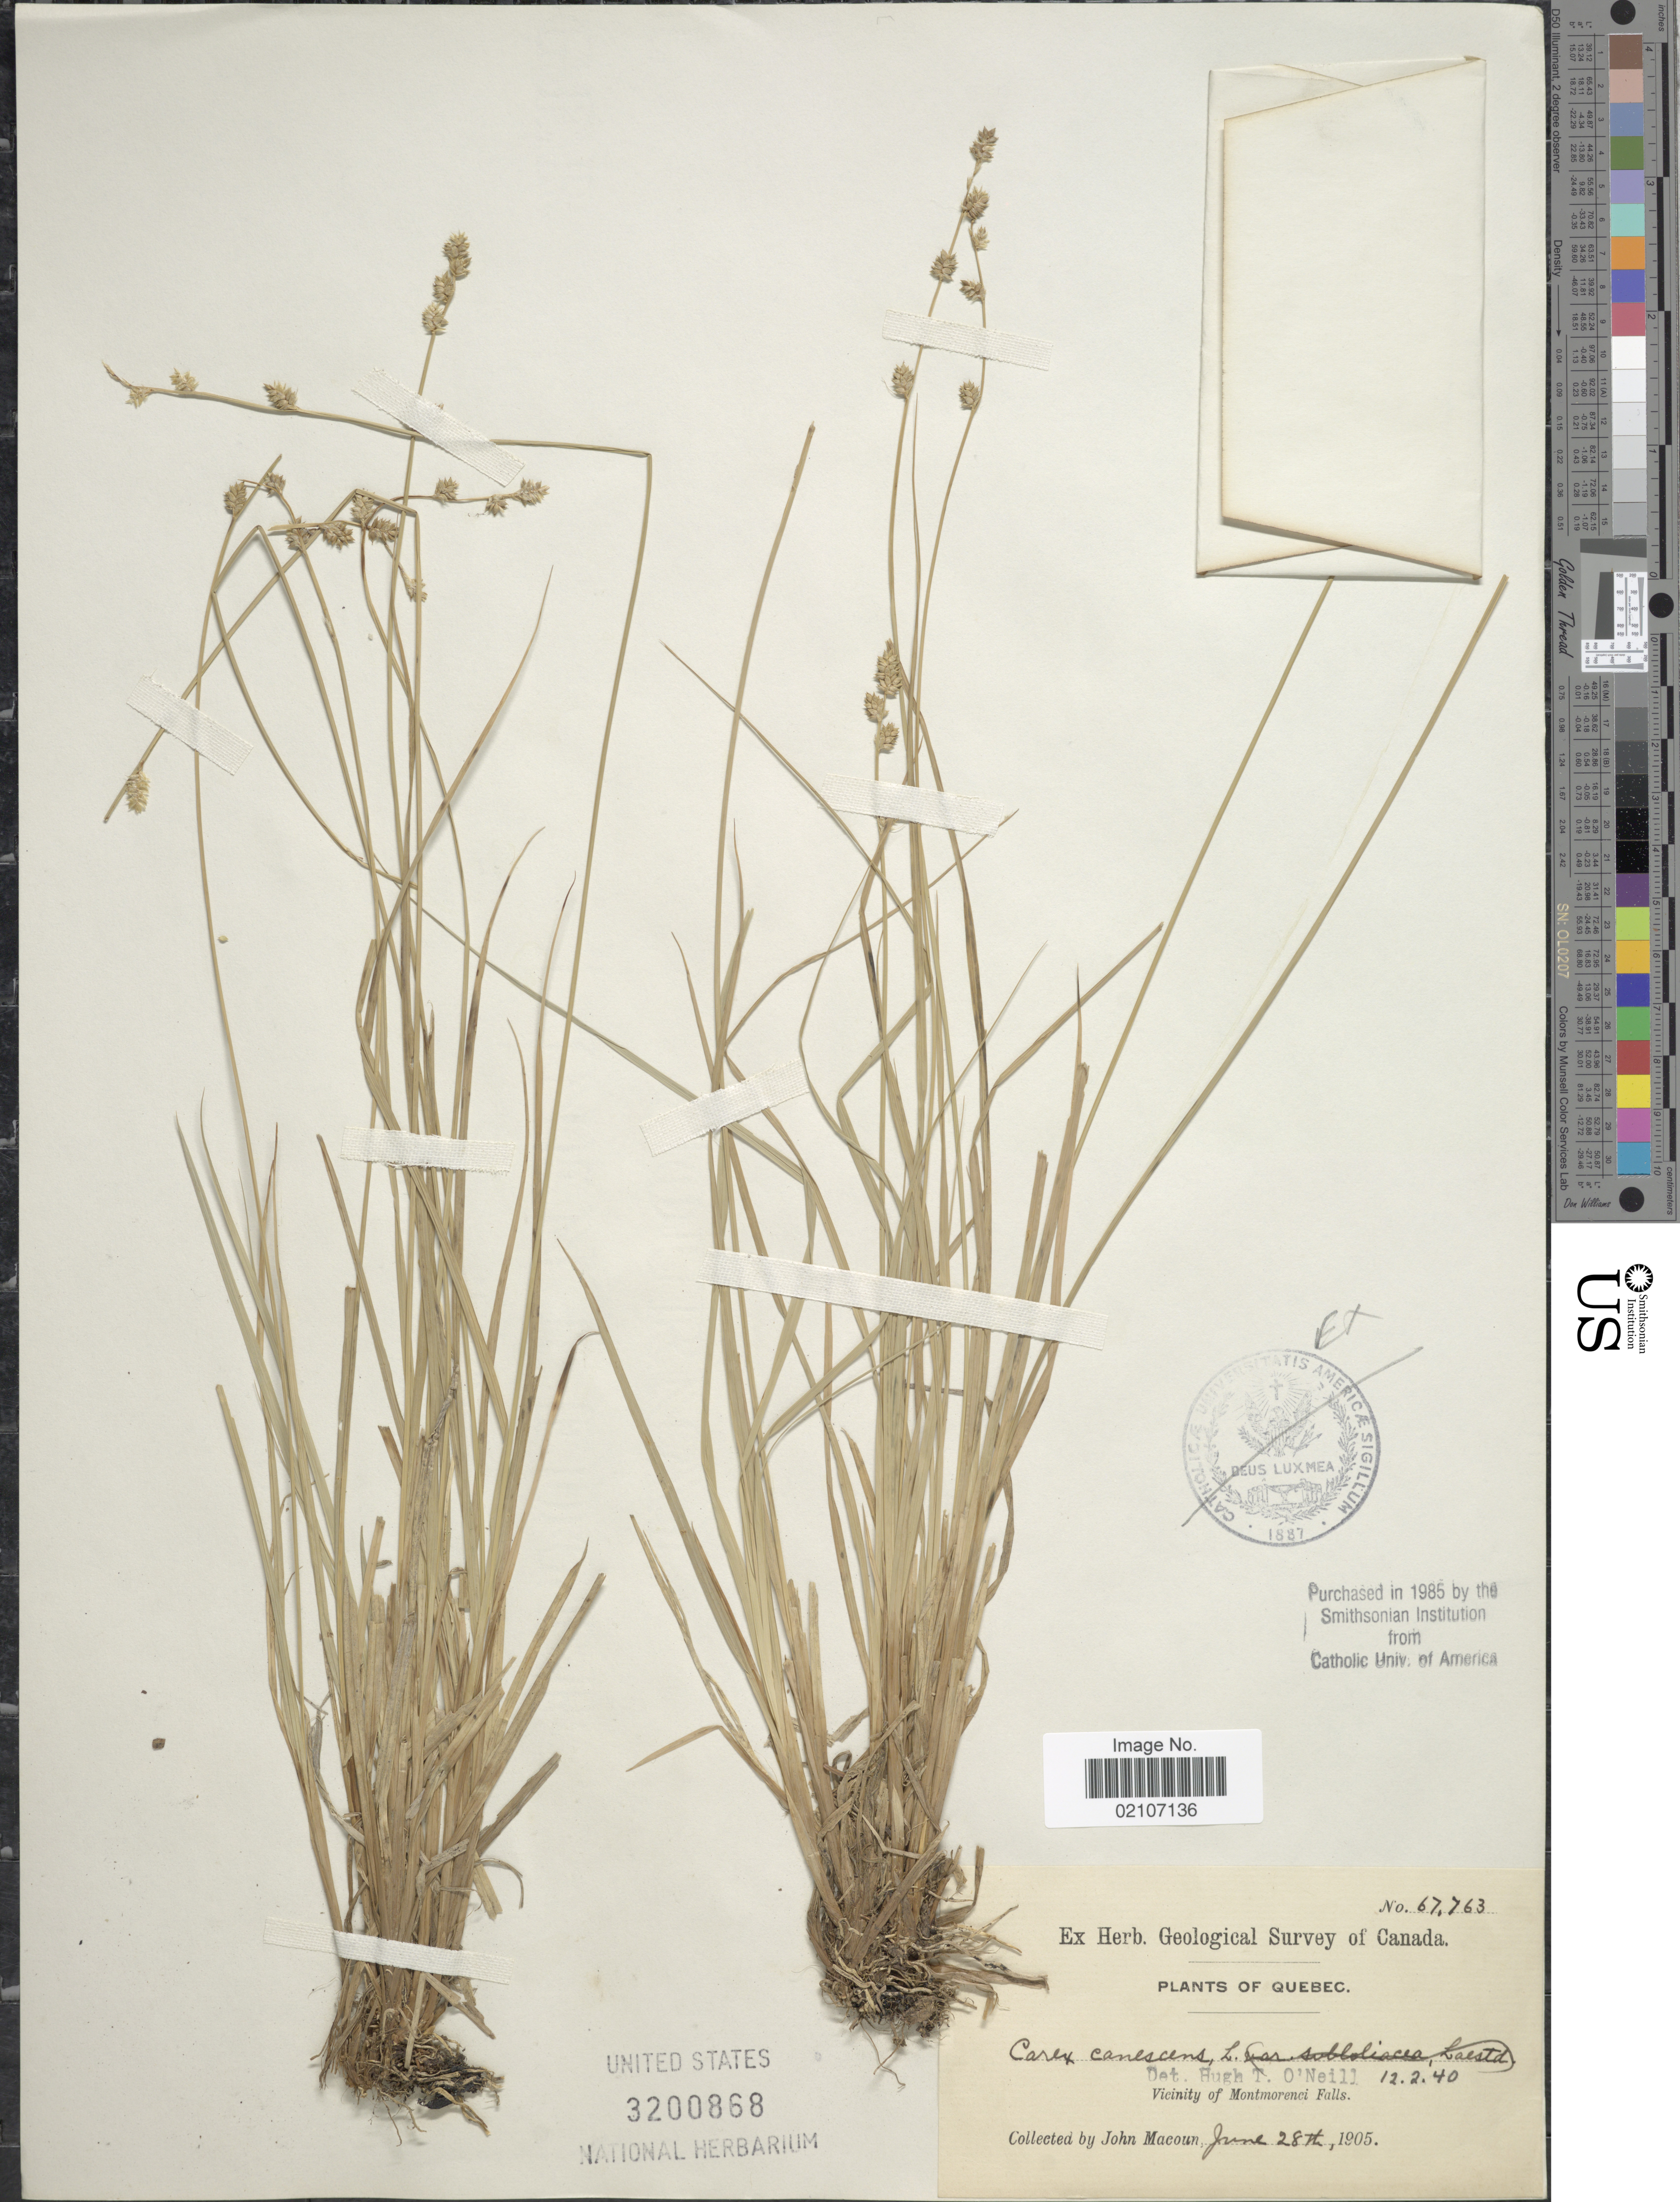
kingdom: Plantae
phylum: Tracheophyta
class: Liliopsida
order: Poales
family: Cyperaceae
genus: Carex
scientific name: Carex canescens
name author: L.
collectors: J. Macoun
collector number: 67763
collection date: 1905-06-28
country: Canada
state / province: Quebec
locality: Vicinity of Montmorenci Falls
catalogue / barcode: US 3200868